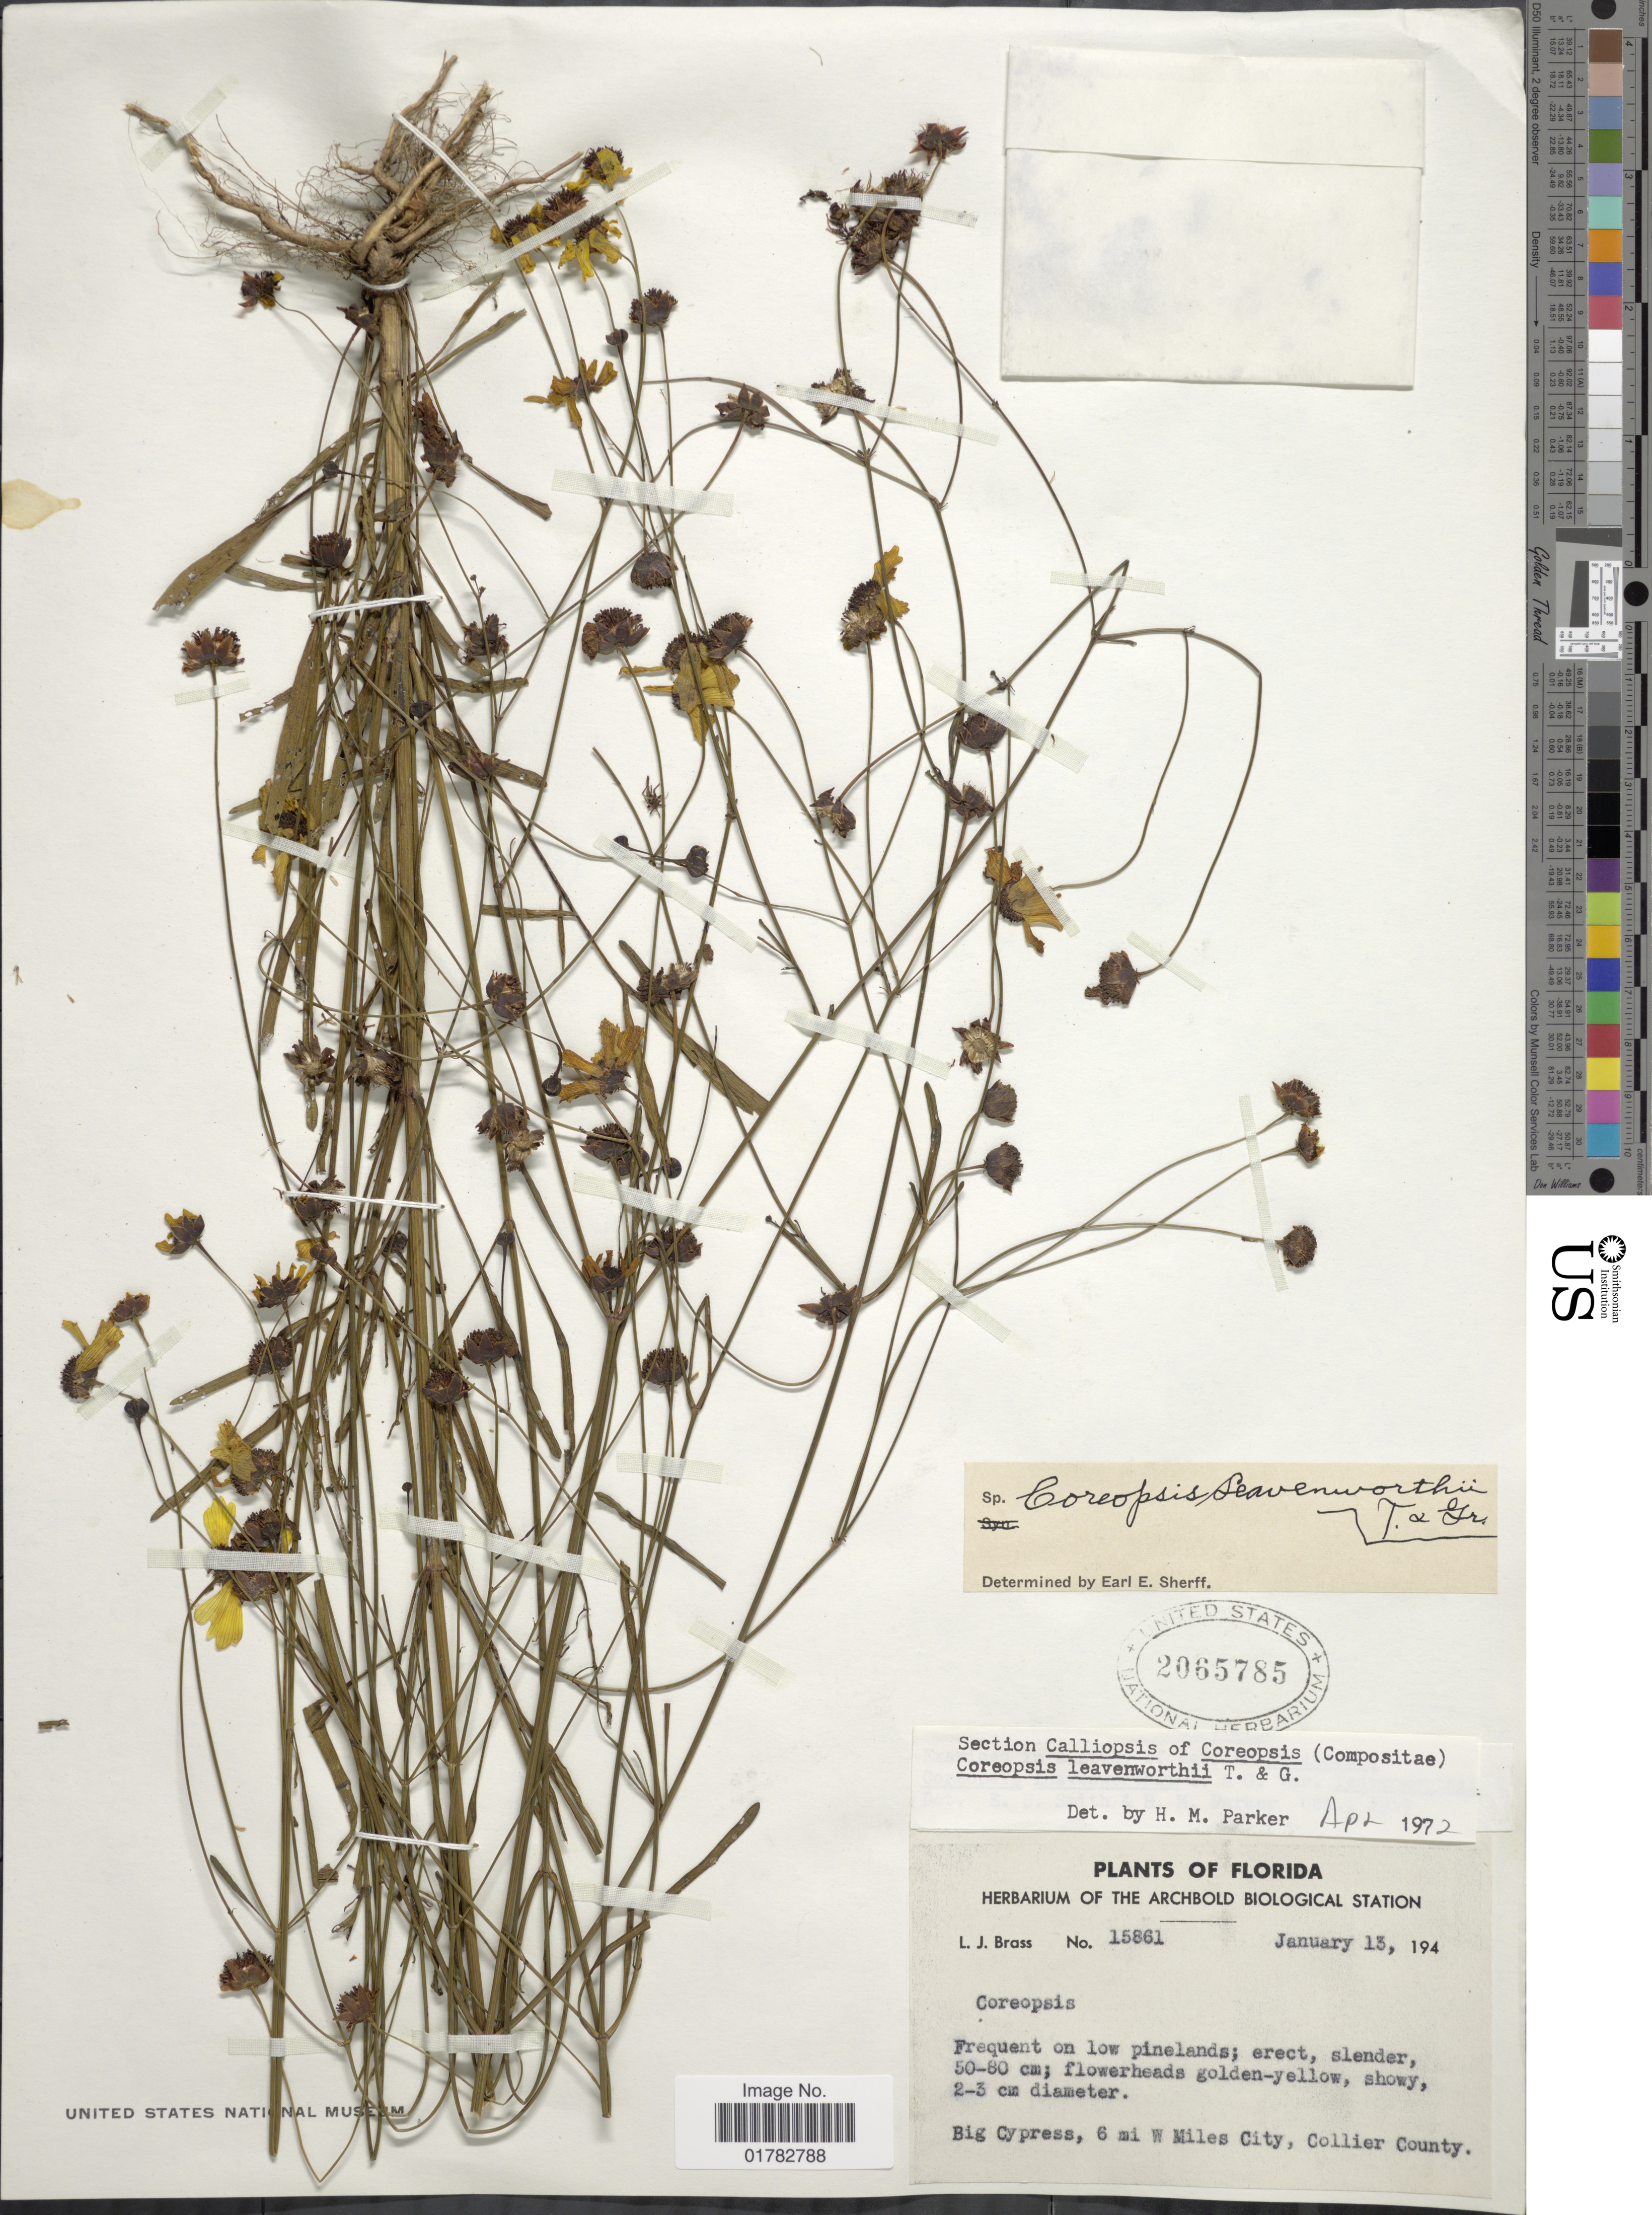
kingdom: Plantae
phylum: Tracheophyta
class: Magnoliopsida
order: Asterales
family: Asteraceae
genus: Coreopsis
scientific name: Coreopsis leavenworthii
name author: Torr. & A. Gray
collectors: L. J. Brass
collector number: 15861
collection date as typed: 194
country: United States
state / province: Florida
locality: Big Cypress, 6 mi W Miles City, Collier County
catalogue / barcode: US 2065785